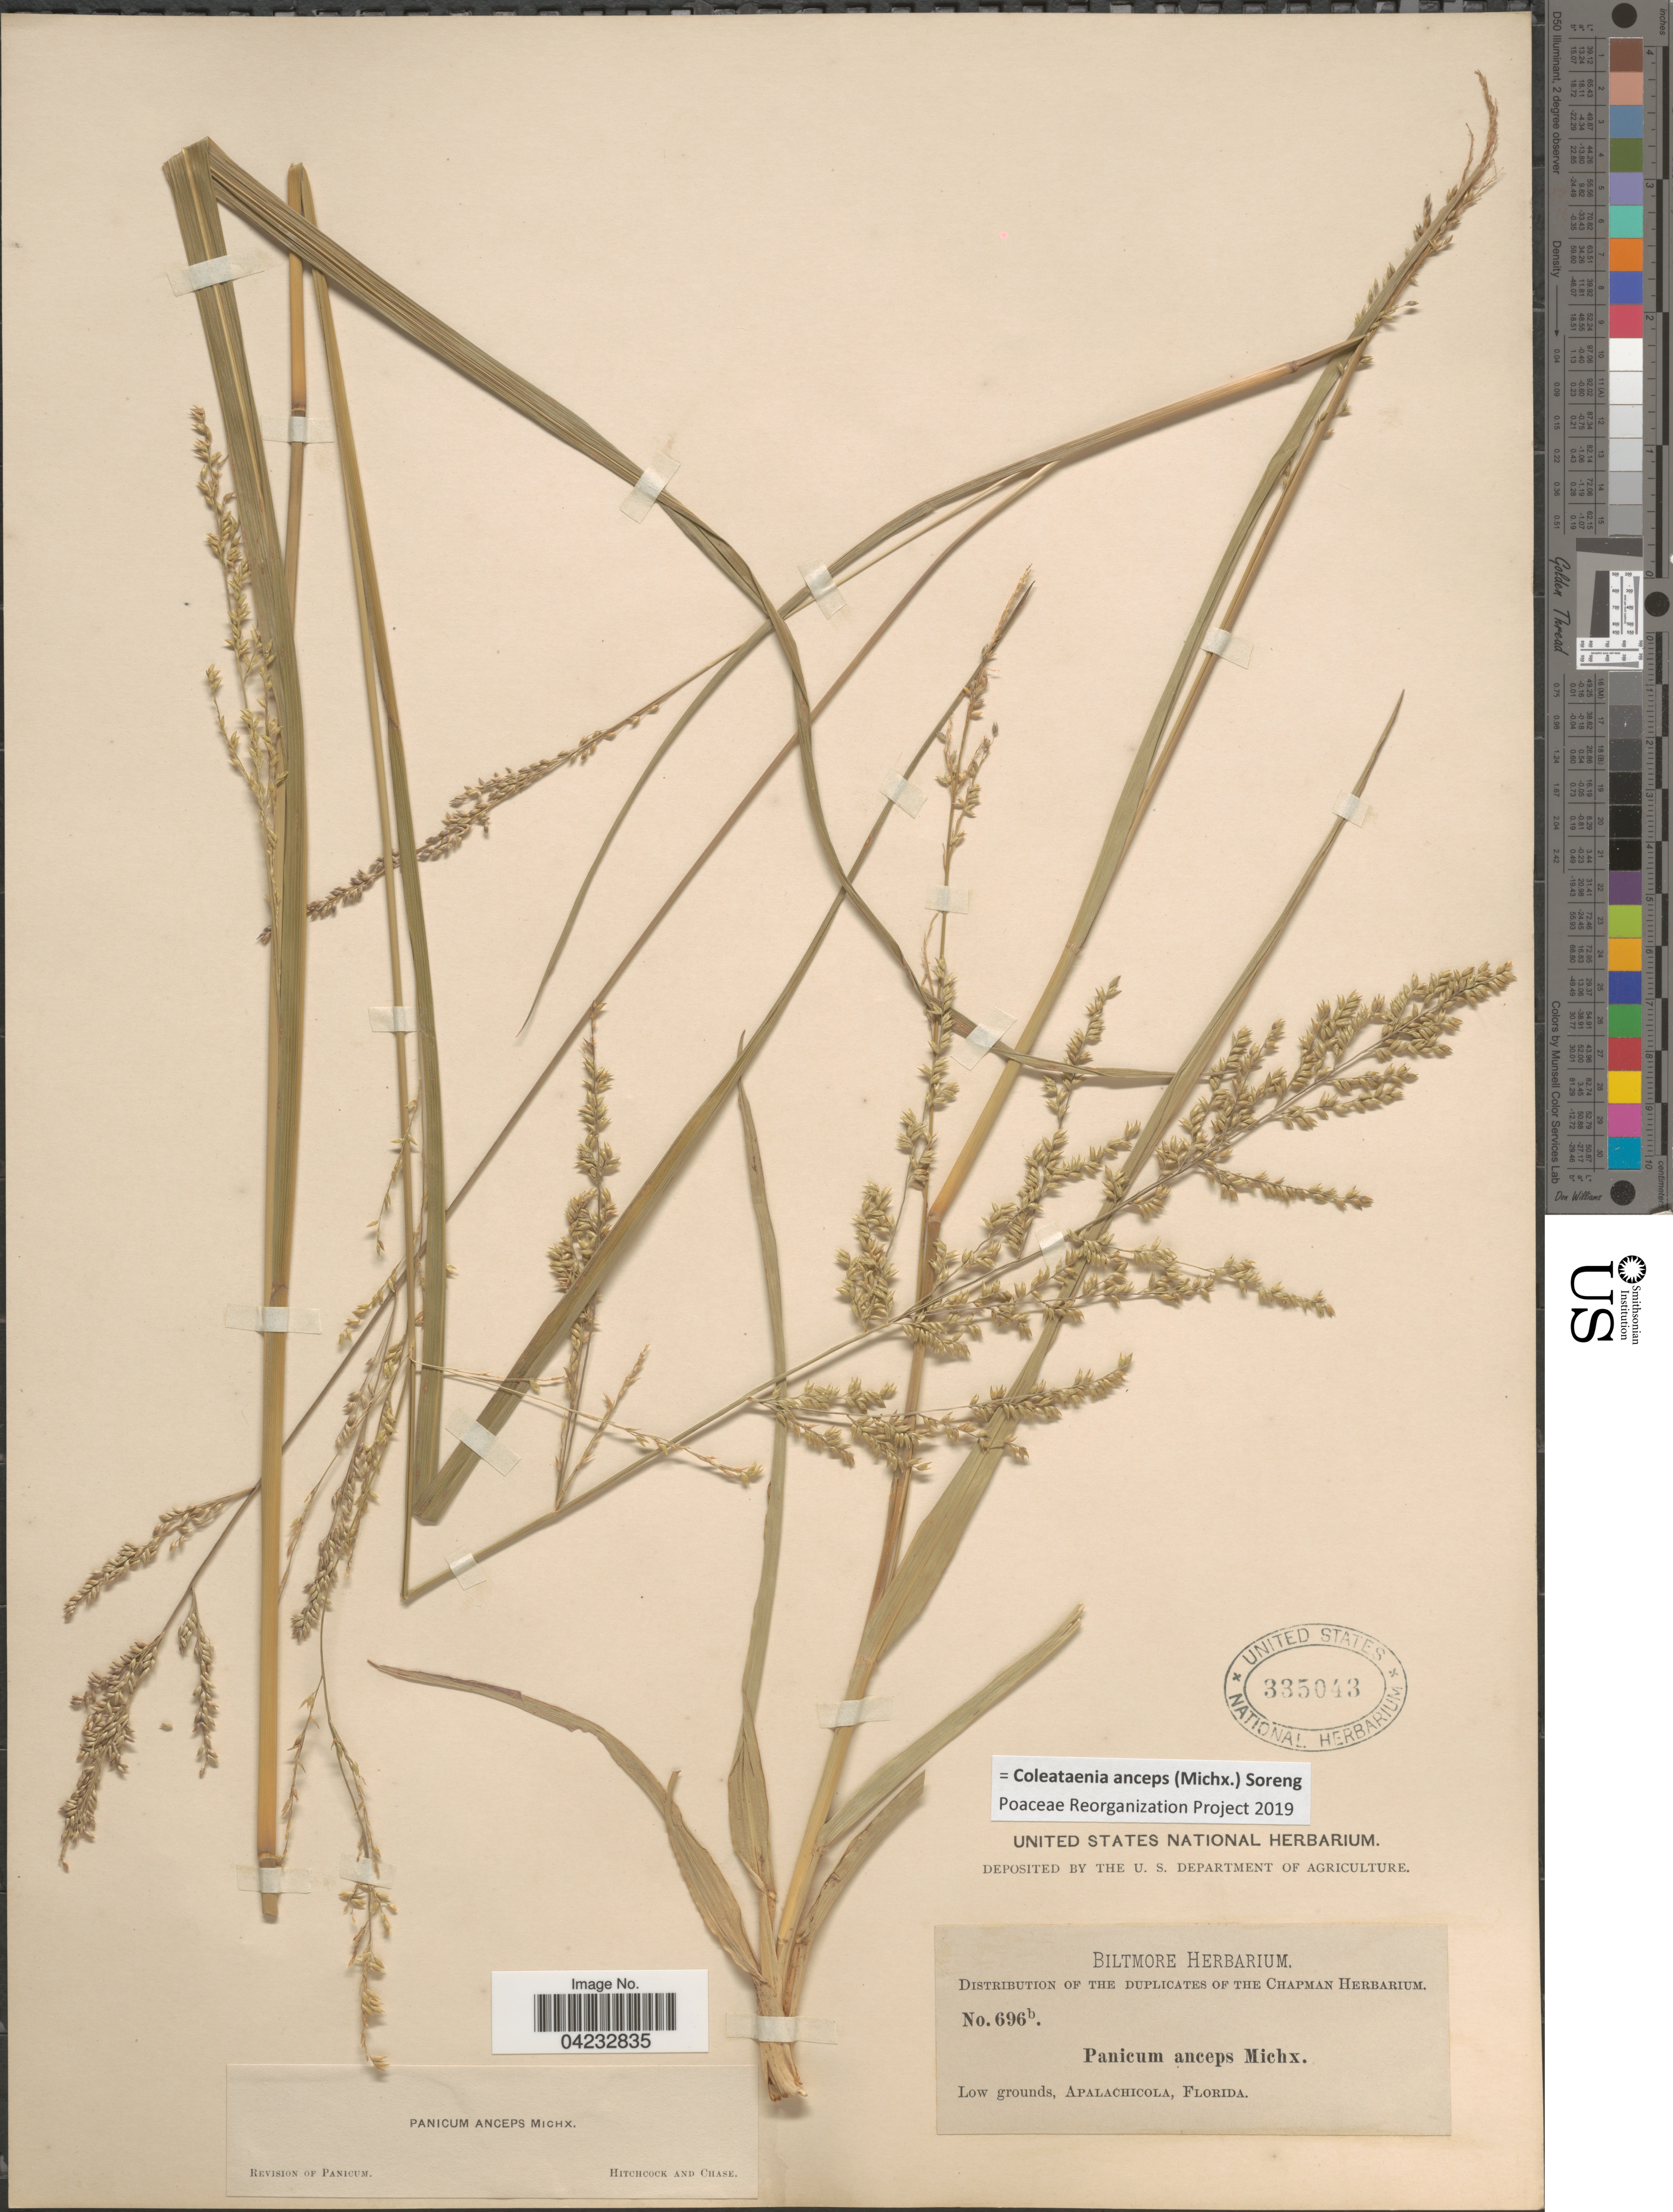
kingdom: Plantae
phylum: Tracheophyta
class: Liliopsida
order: Poales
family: Poaceae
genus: Coleataenia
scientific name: Coleataenia anceps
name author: (Michx.) Soreng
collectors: ex herb. Biltmore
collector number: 696b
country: United States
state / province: Florida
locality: Apalachicola.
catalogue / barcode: US 335043